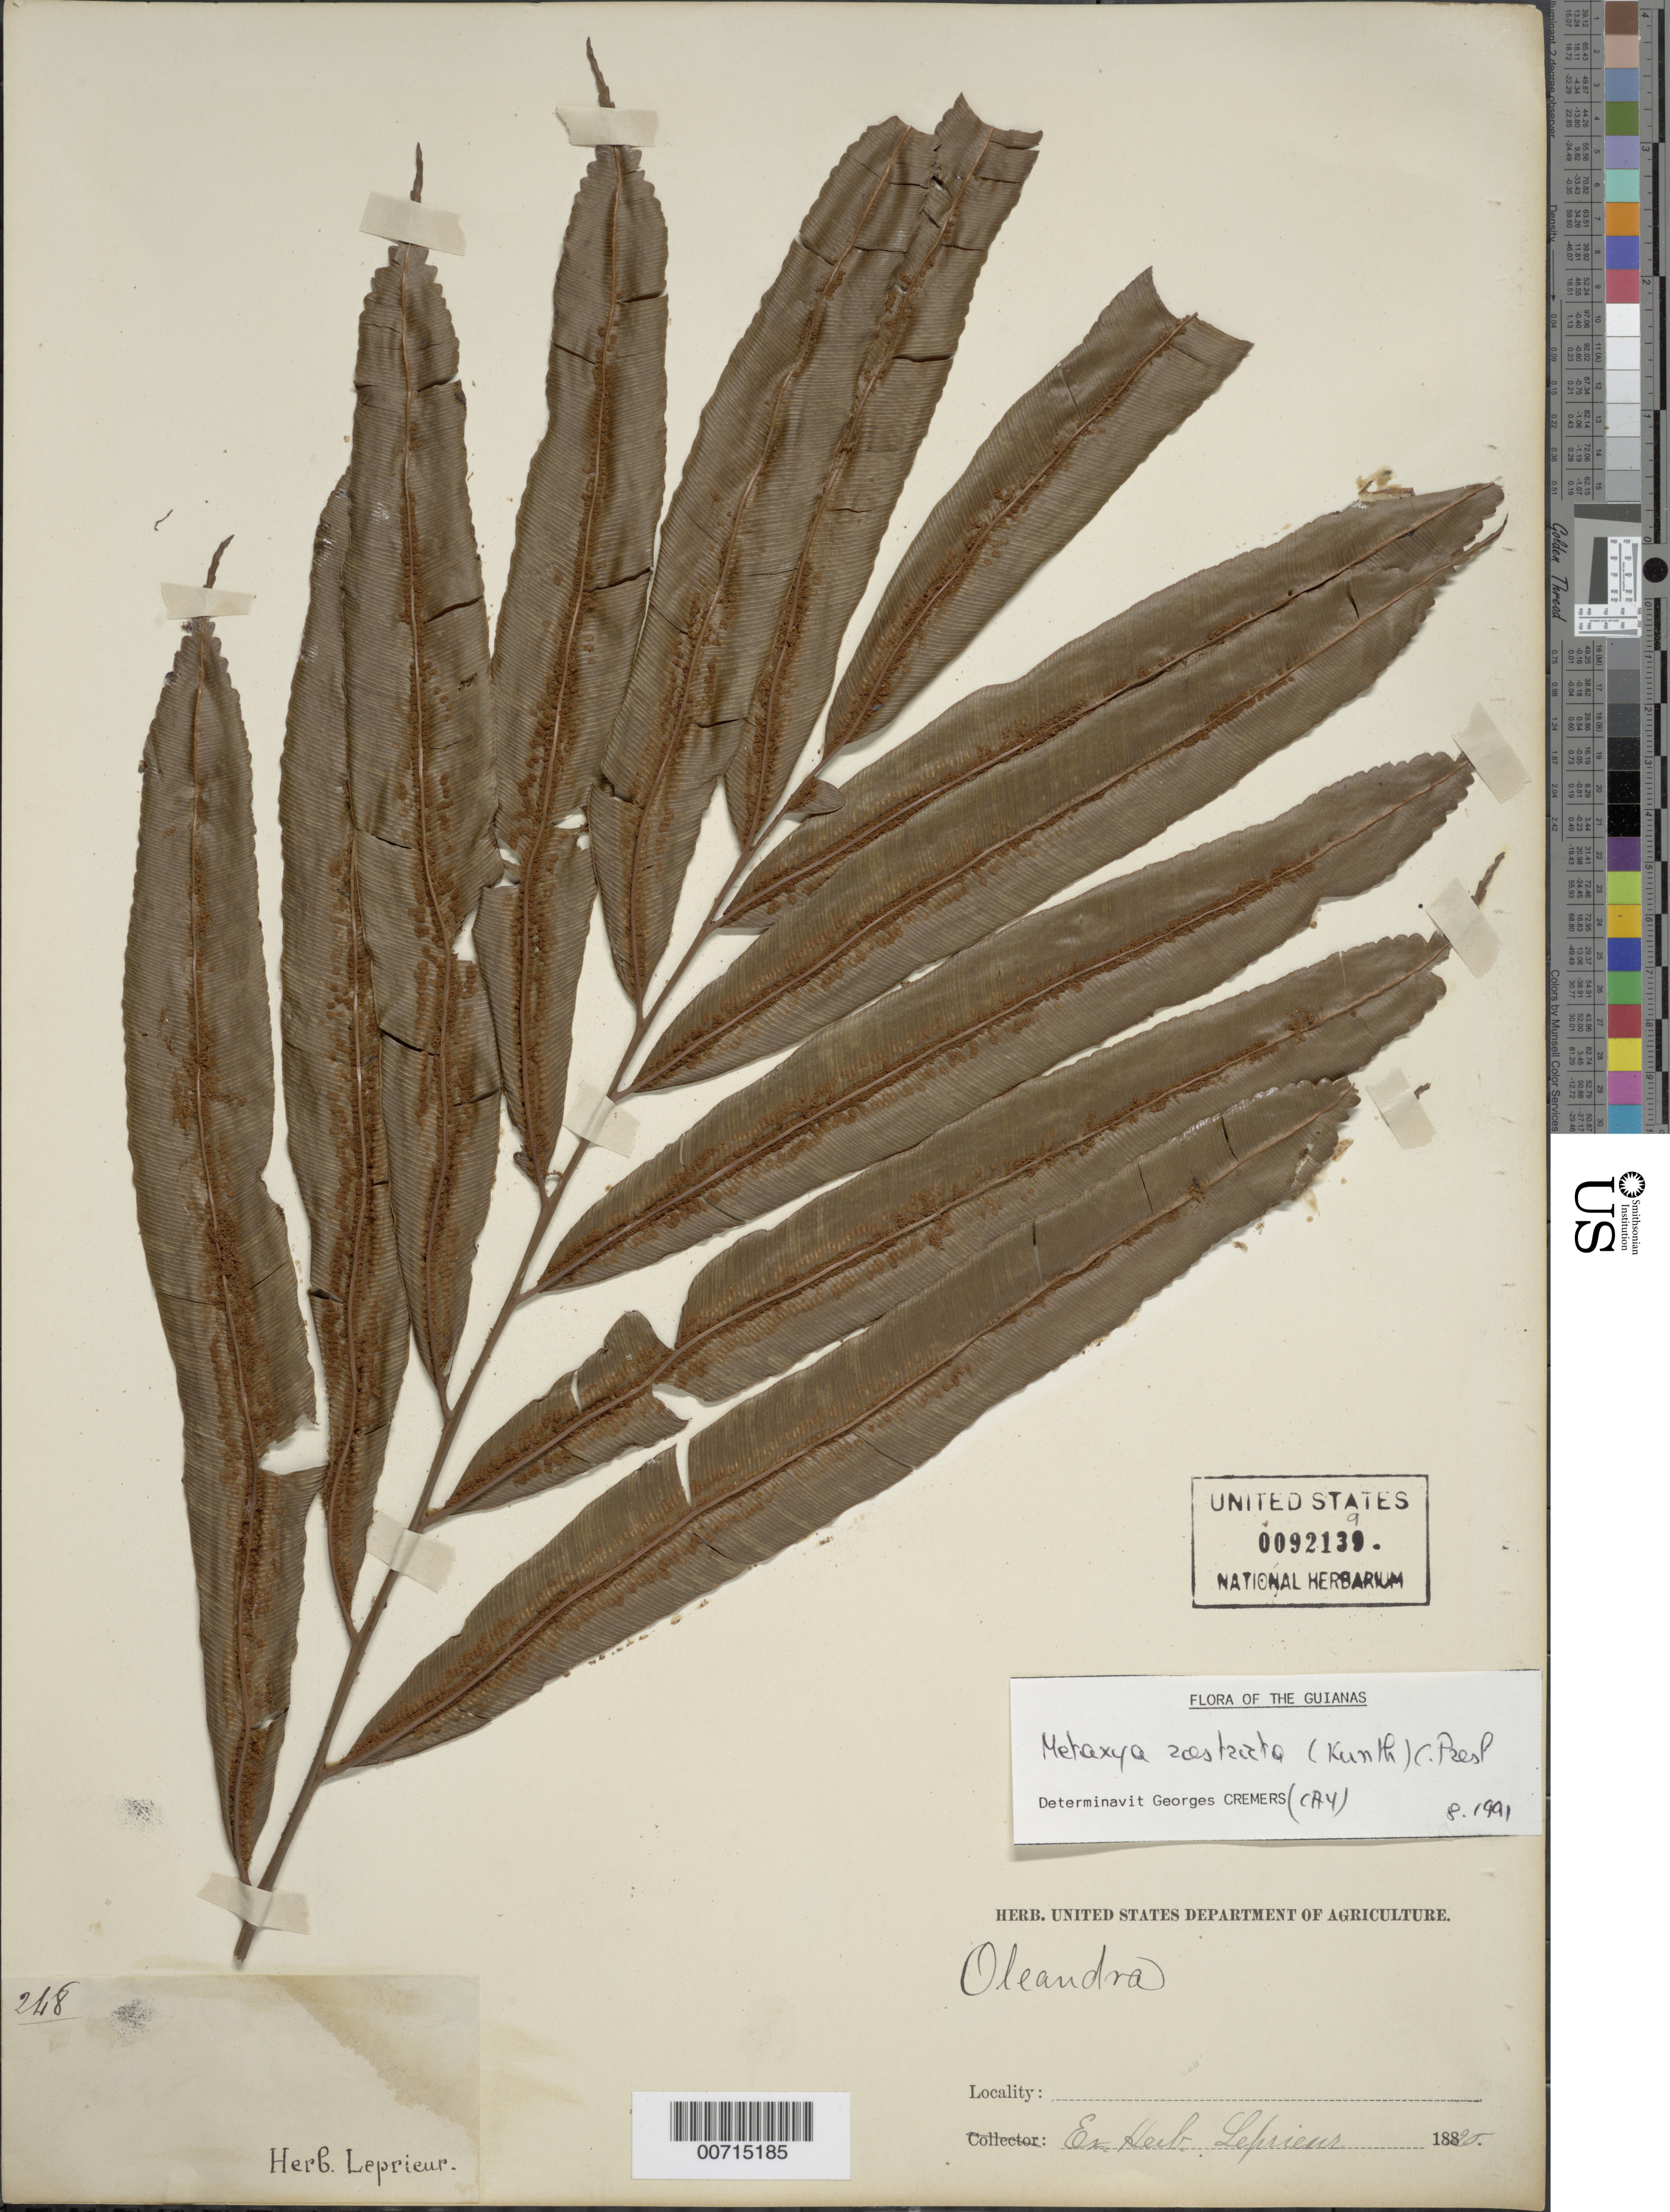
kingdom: Plantae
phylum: Tracheophyta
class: Polypodiopsida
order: Cyatheales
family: Metaxyaceae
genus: Metaxya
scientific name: Metaxya rostrata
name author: (Kunth) C. Presl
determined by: Cremers, Georges A.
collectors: F. M. R. Leprieur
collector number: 248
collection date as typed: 1830 ?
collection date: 1830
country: French Guiana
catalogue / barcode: US 92139